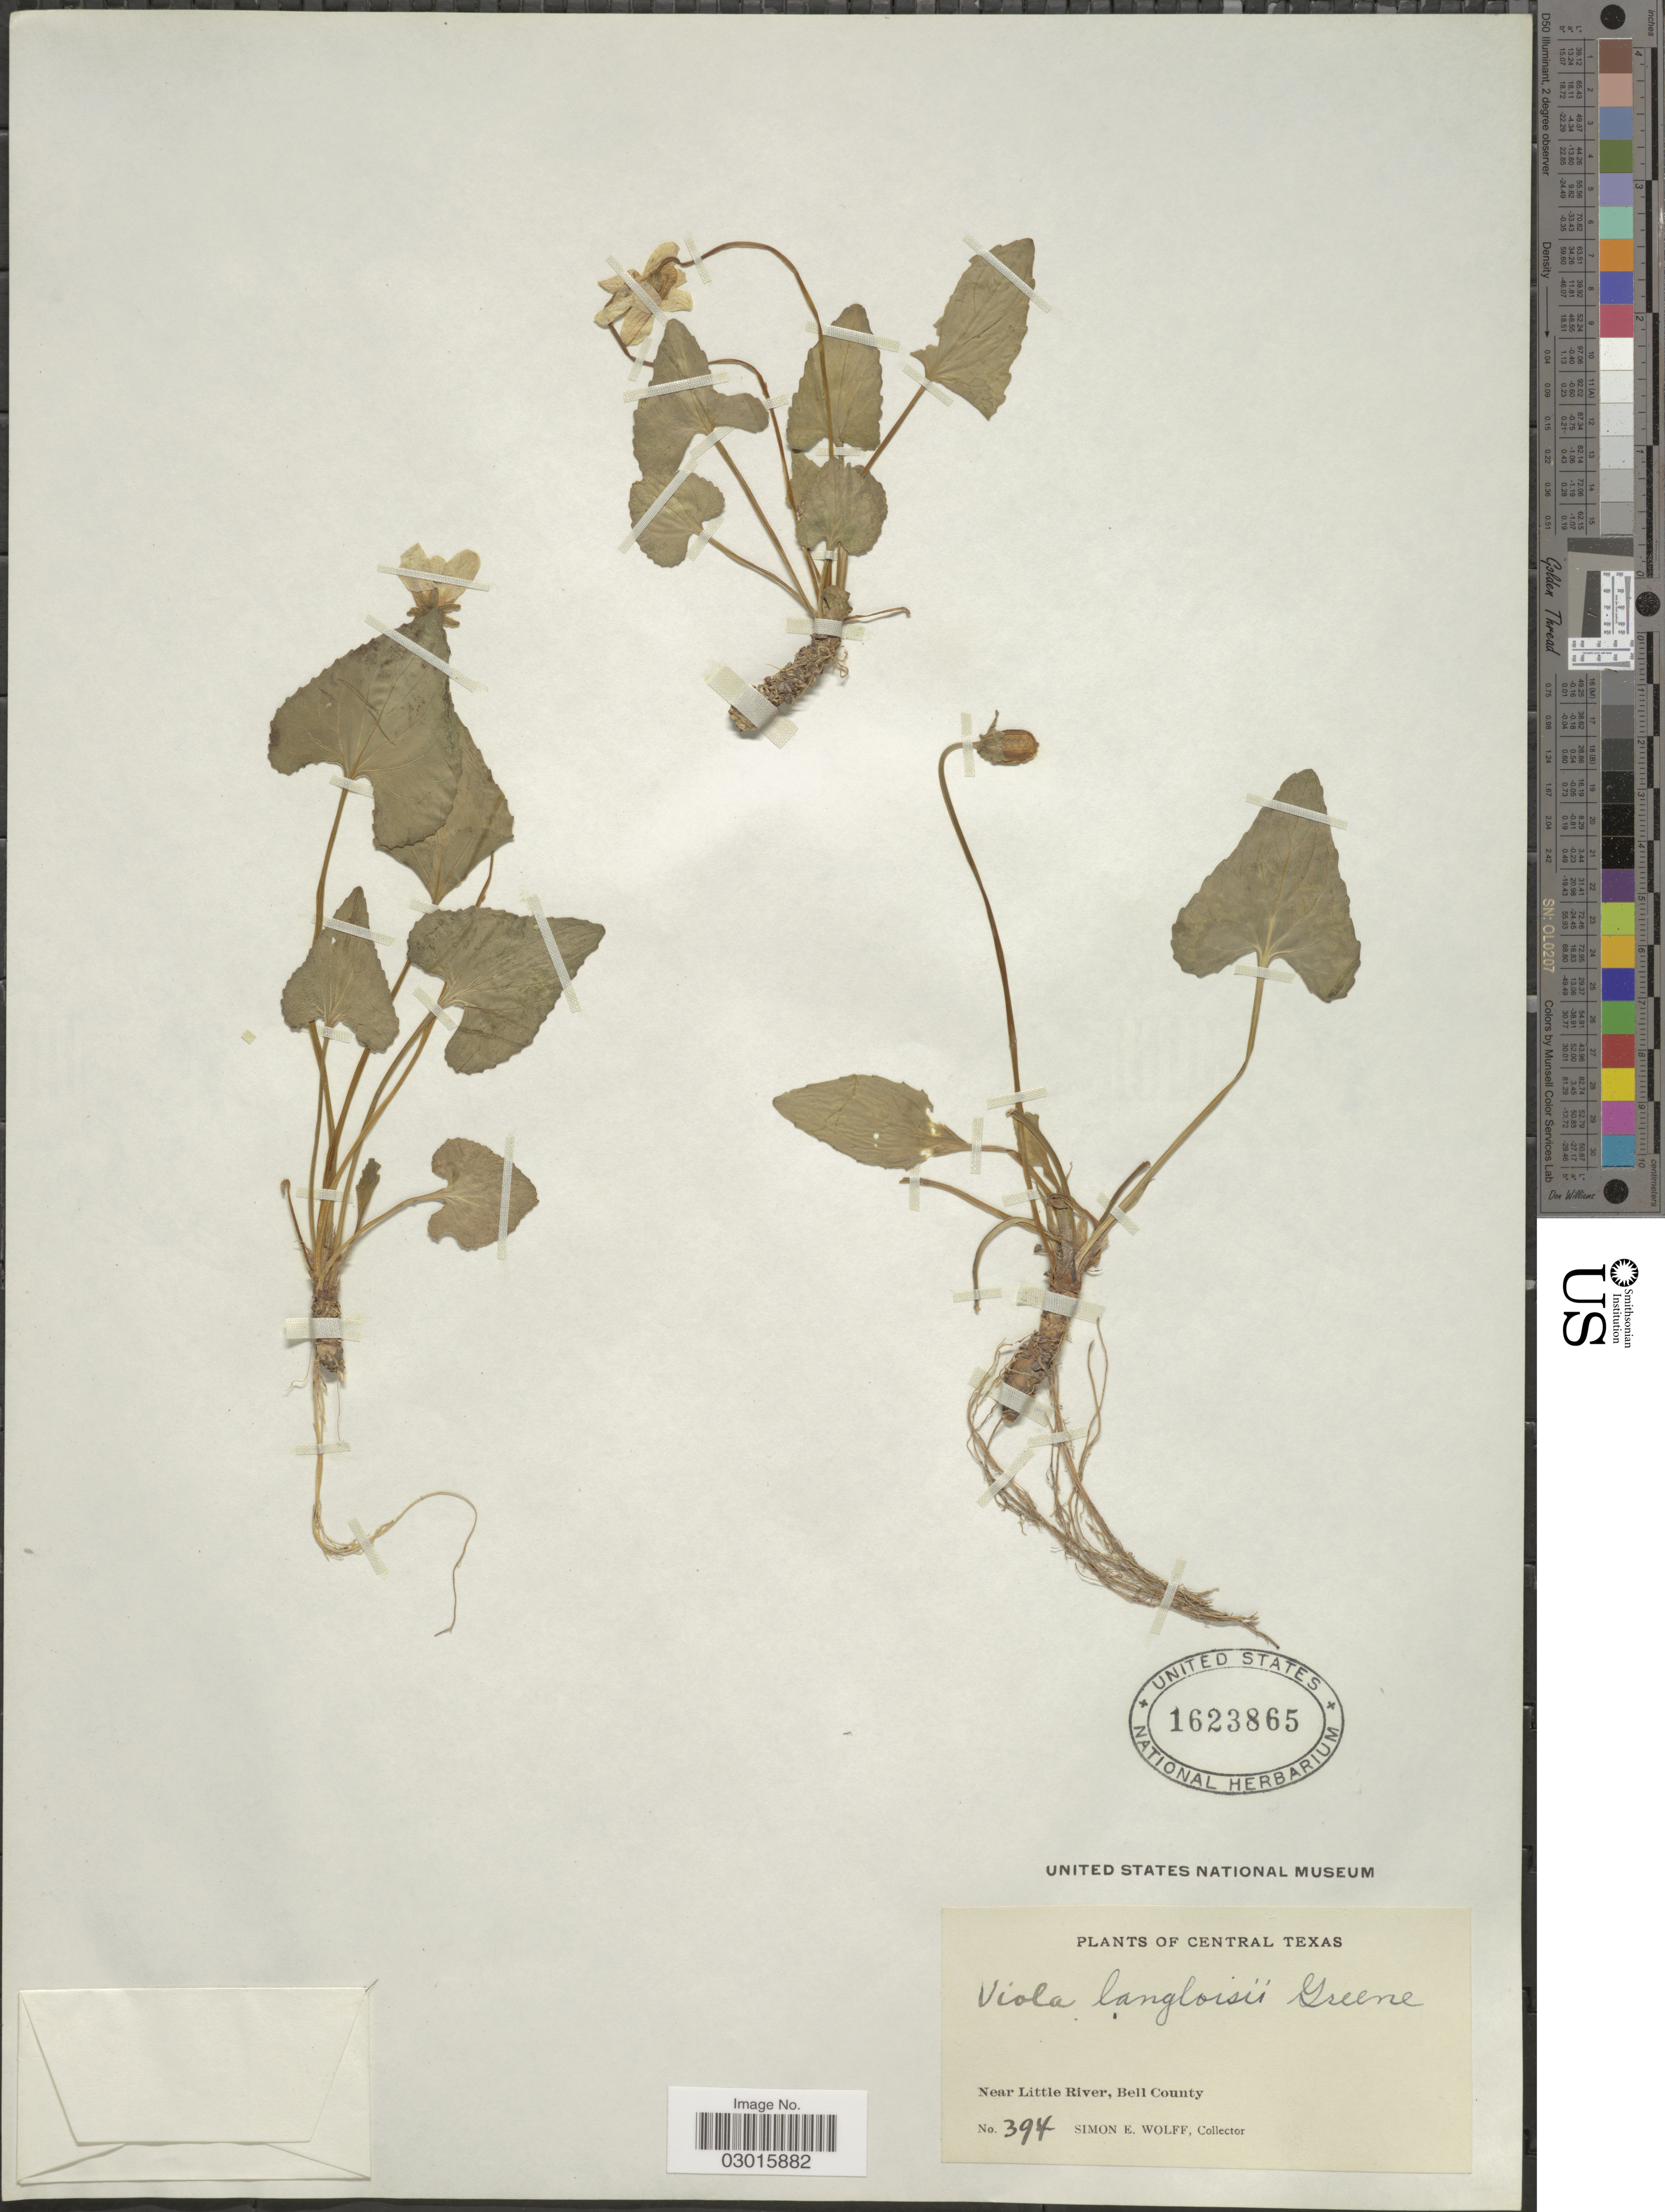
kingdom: Plantae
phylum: Tracheophyta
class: Magnoliopsida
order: Malpighiales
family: Violaceae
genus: Viola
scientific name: Viola langloisii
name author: Greene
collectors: S. E. Wolff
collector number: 394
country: United States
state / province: Texas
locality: Central Texas, Near Little River, Bell County.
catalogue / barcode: US 1623865